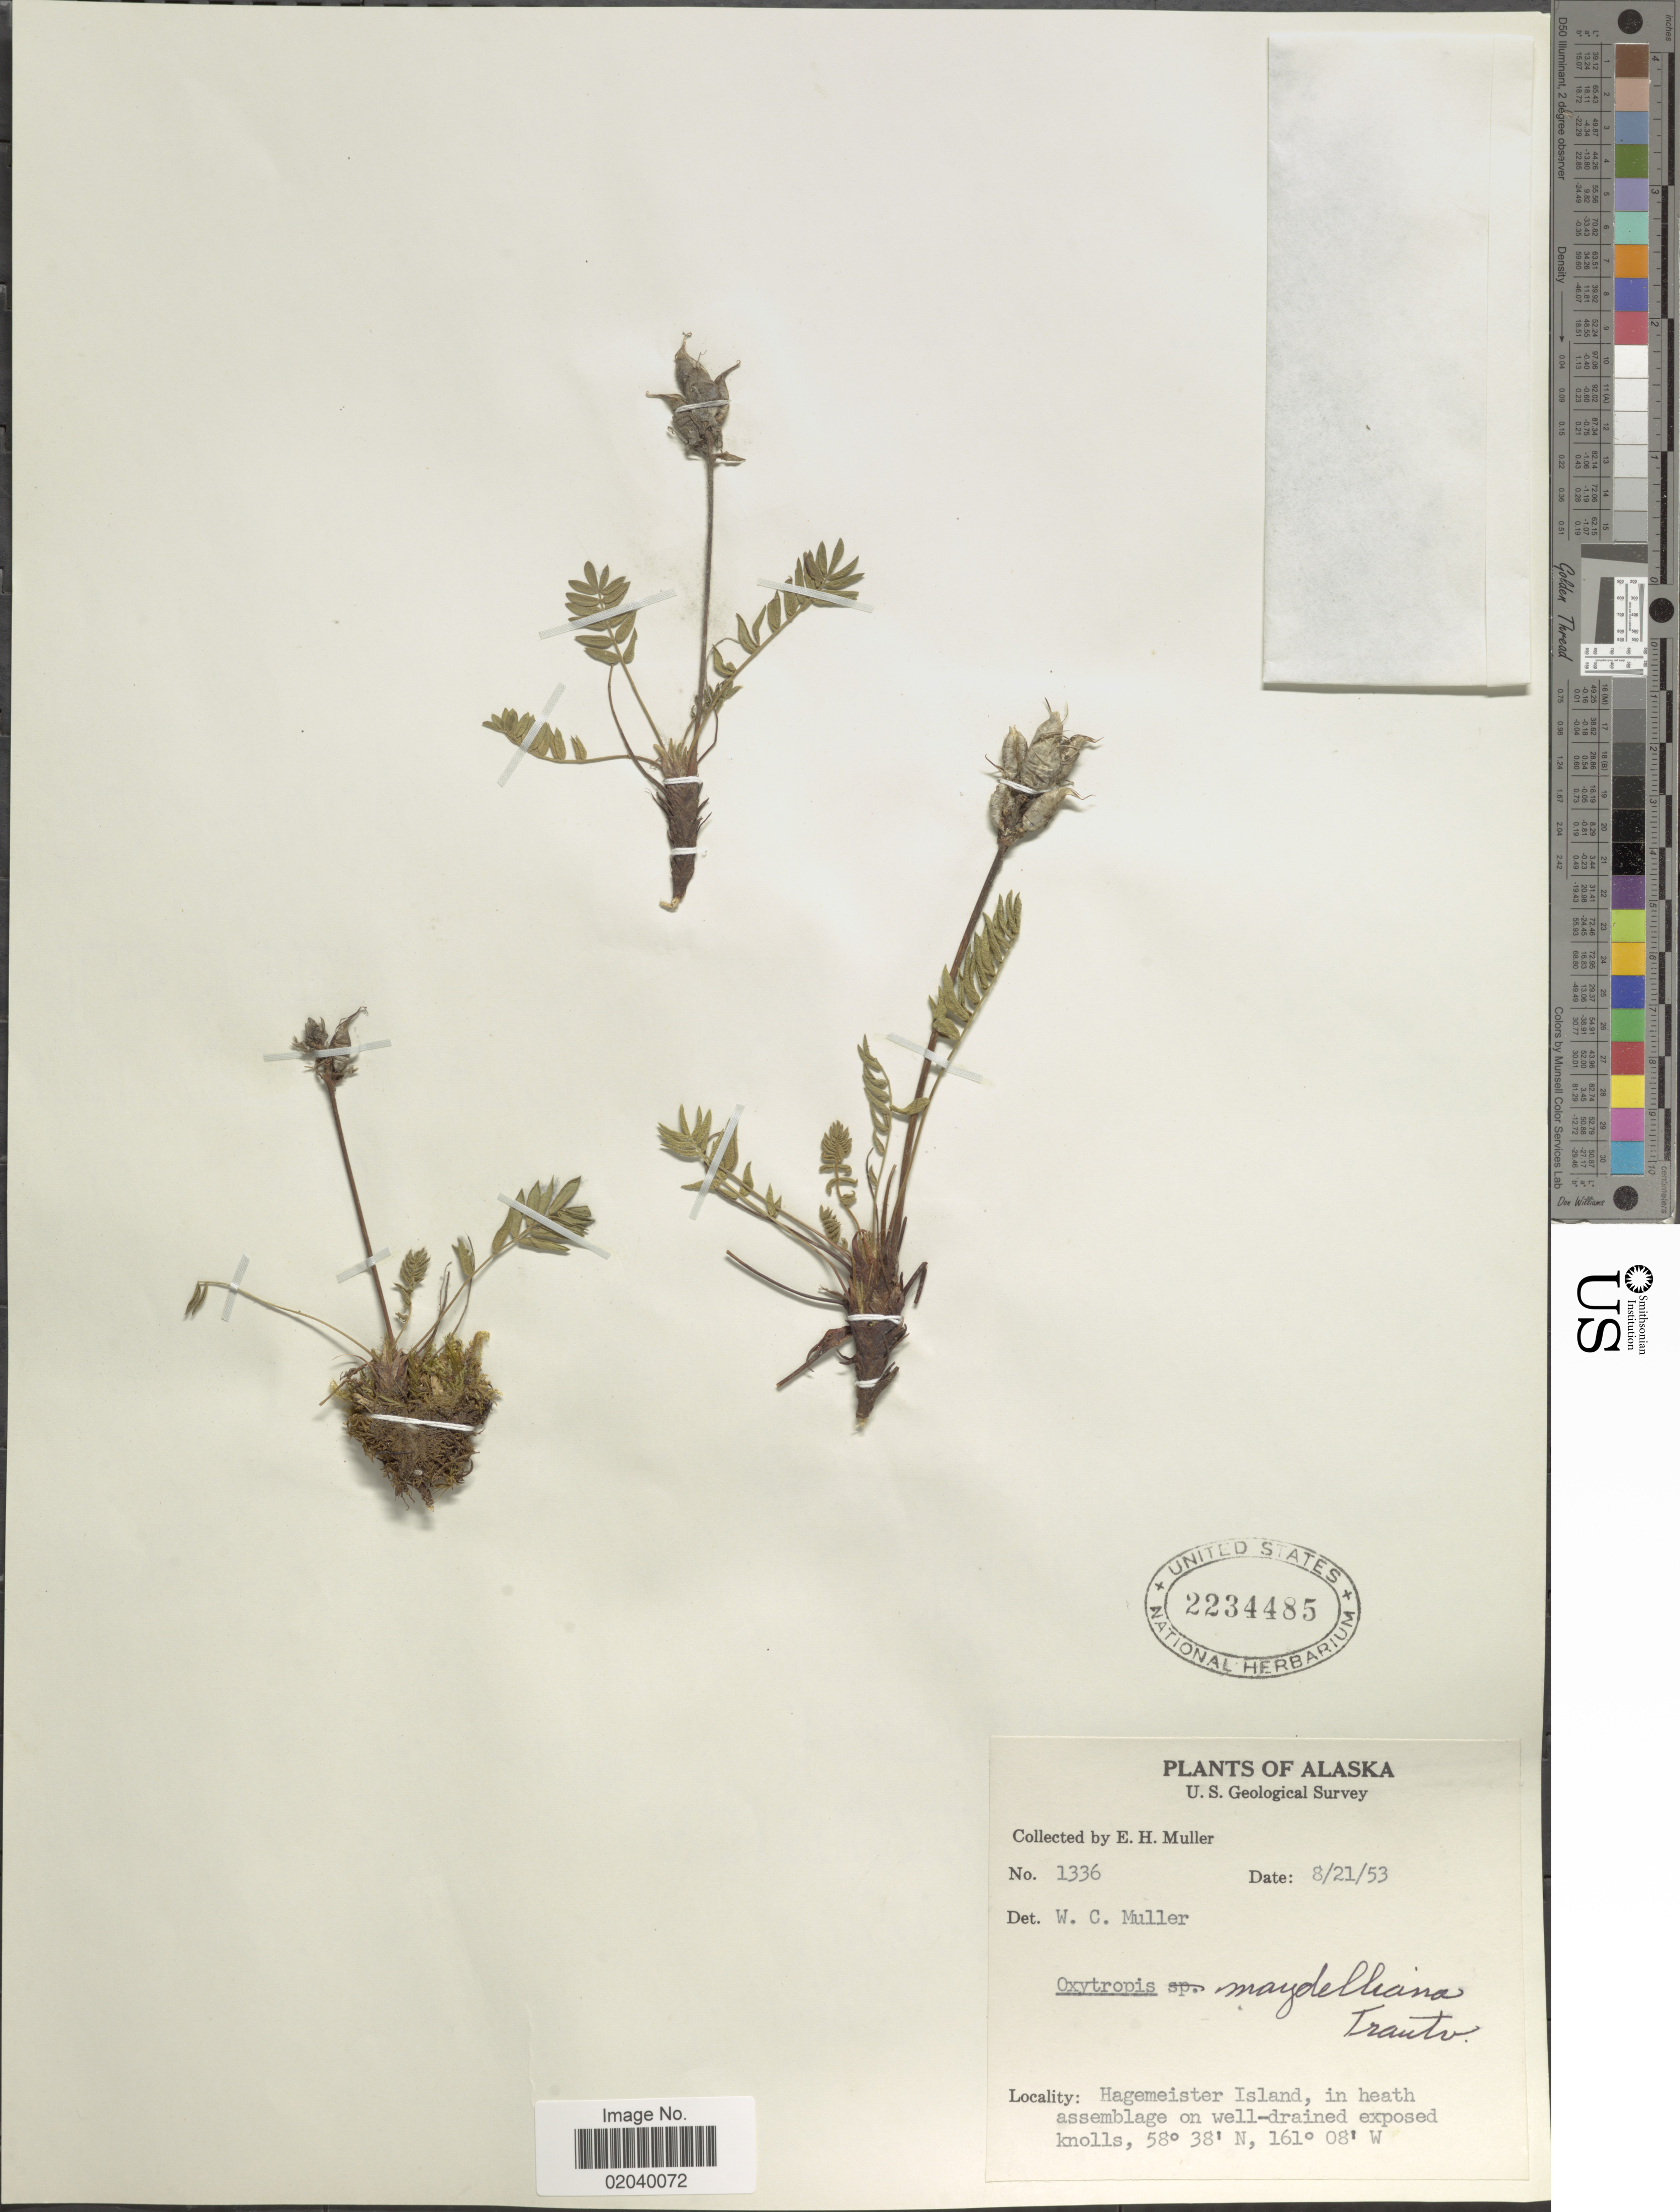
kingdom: Plantae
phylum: Tracheophyta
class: Magnoliopsida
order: Fabales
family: Fabaceae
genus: Oxytropis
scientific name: Oxytropis maydelliana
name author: Trautv.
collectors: E. H. Muller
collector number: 1336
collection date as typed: Transcribed d/m/y: 21/8/53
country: United States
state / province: Alaska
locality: Hagemeister Island,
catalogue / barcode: US 2234485